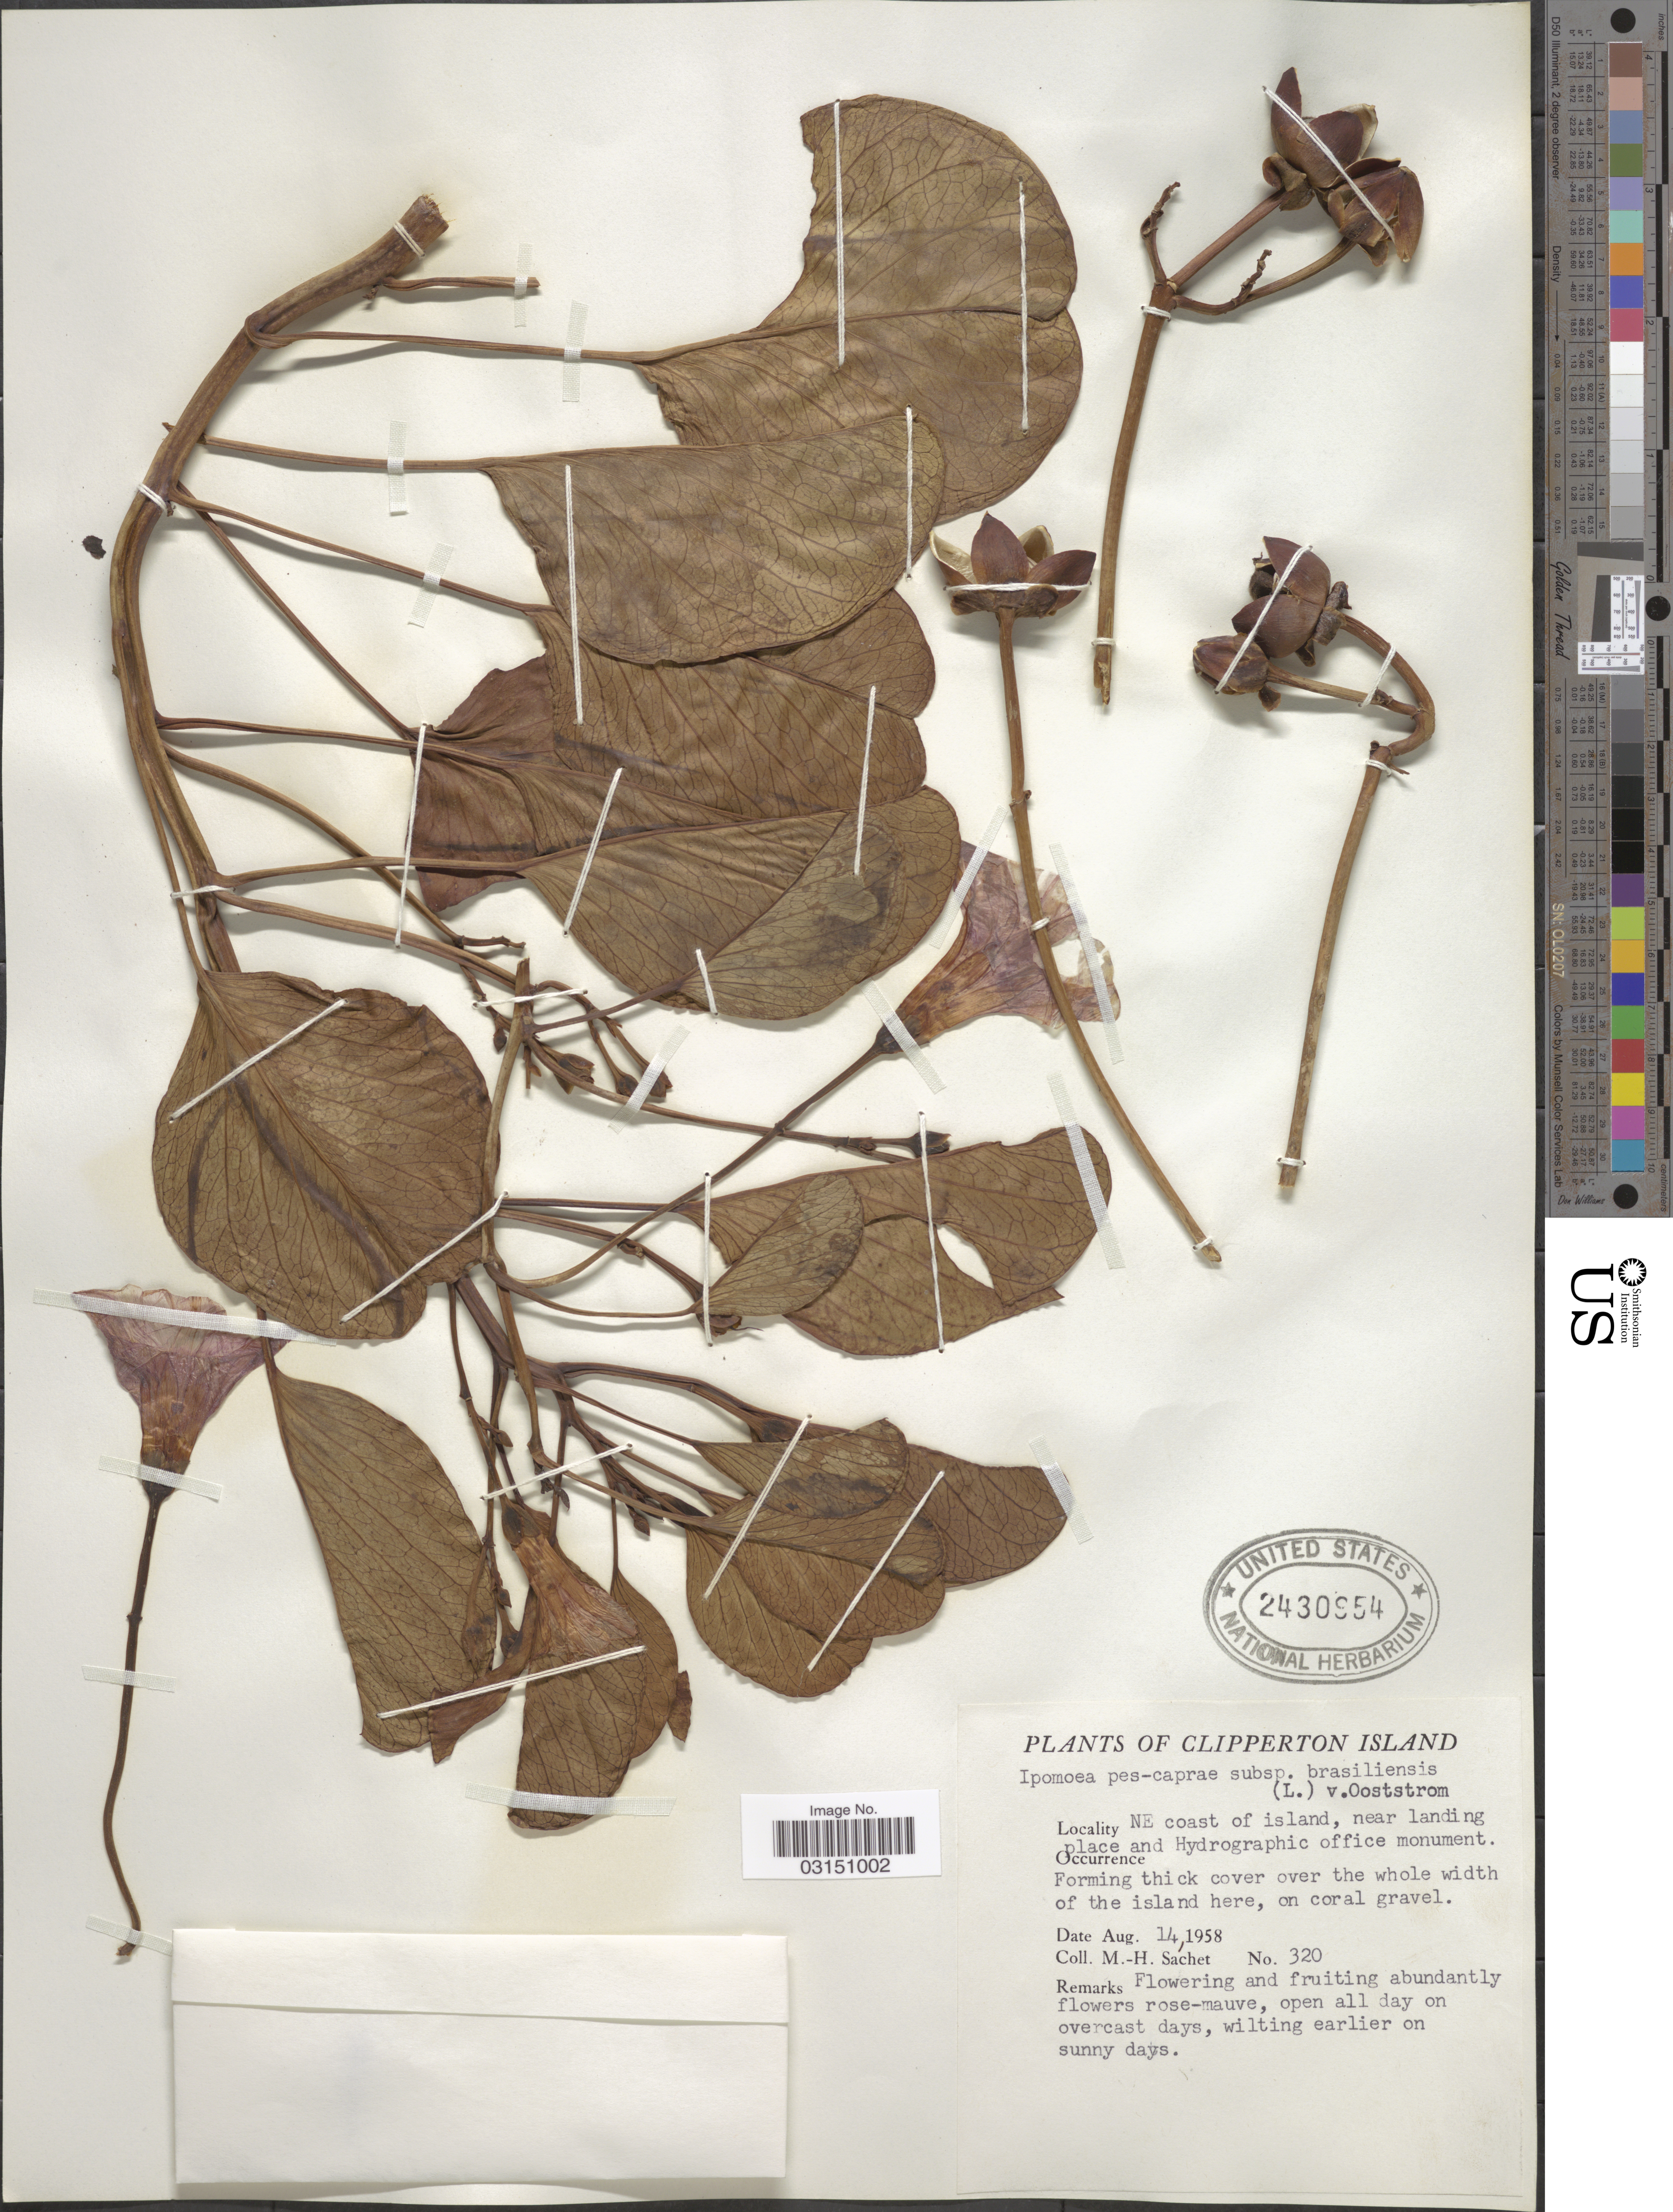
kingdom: Plantae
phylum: Tracheophyta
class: Magnoliopsida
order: Solanales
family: Convolvulaceae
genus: Ipomoea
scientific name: Ipomoea pes-caprae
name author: (L.) R. Br.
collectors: M.-H. Sachet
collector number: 320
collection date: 1958-08-14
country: Central Am. Pac. Islands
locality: Clipperton Island. NE coast of island, near landing place and Hydrograhpic office monument.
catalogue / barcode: US 2430954